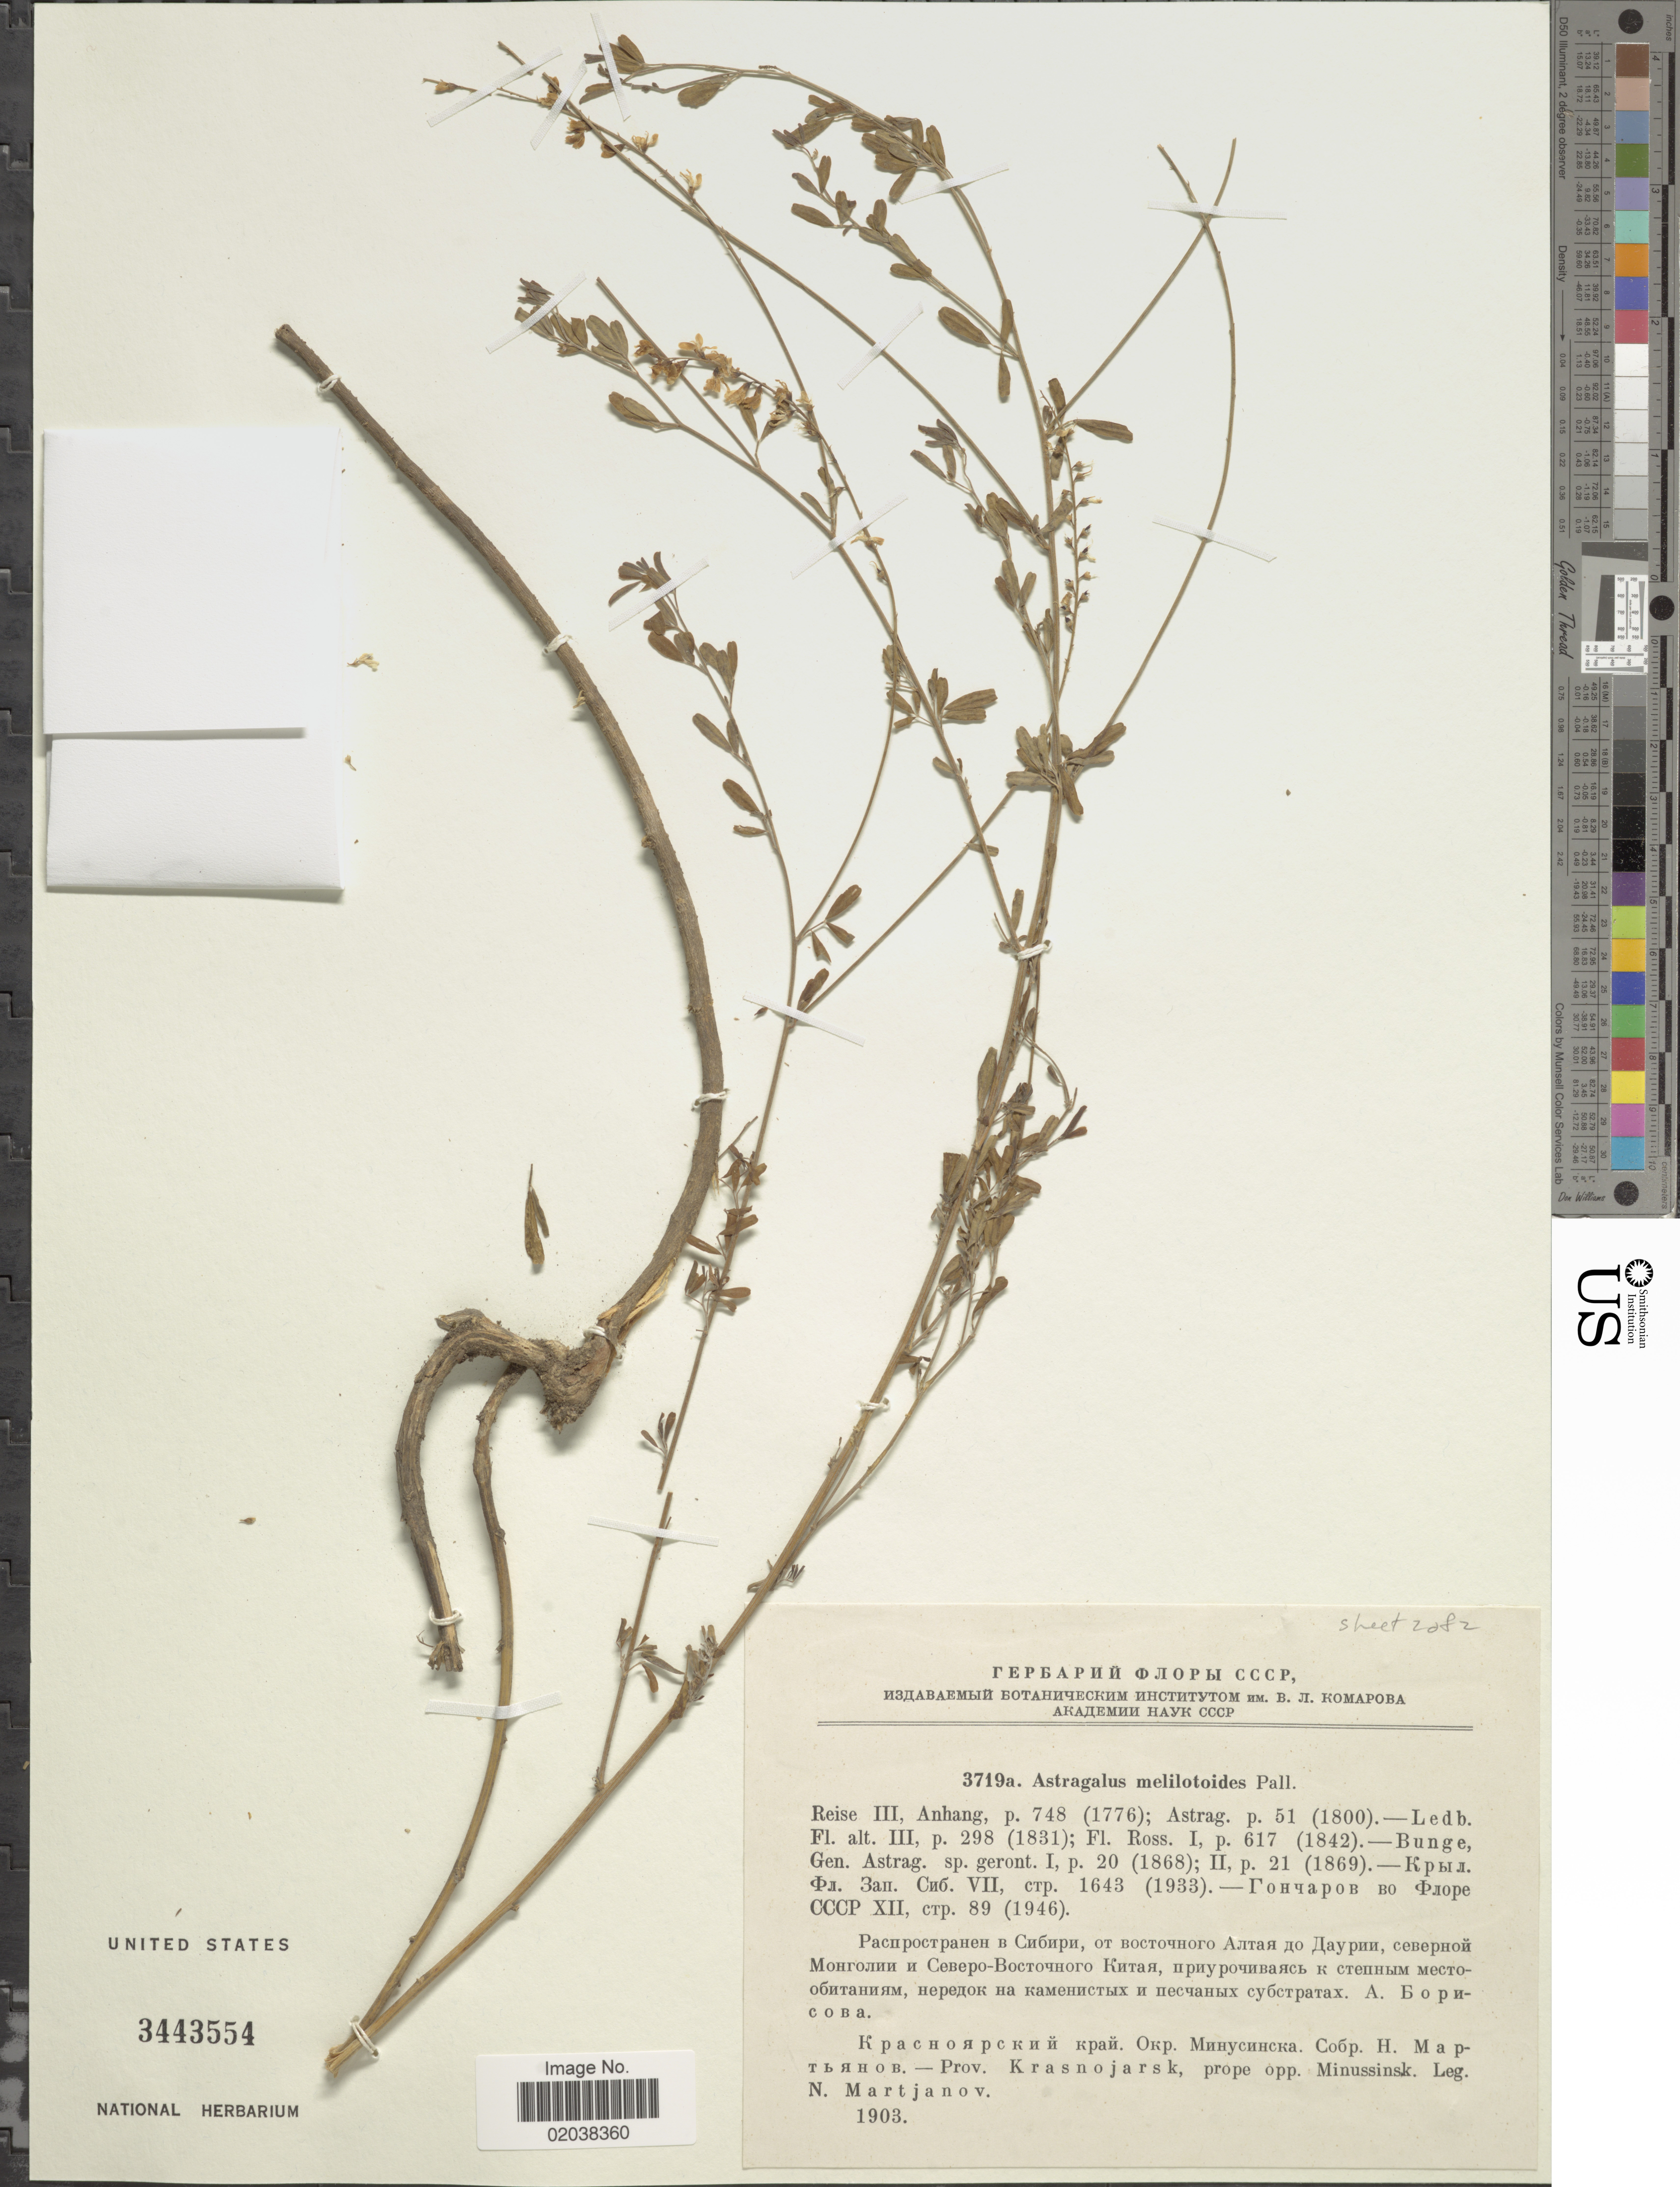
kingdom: Plantae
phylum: Tracheophyta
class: Magnoliopsida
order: Fabales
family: Fabaceae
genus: Astragalus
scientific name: Astragalus melilotoides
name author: Pall.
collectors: N. Martjanov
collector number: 3719a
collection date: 1903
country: Russian Federation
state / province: Krasnoyarsk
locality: Krasnojarsk, prope opp. Minussinsk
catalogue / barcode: US 3443554